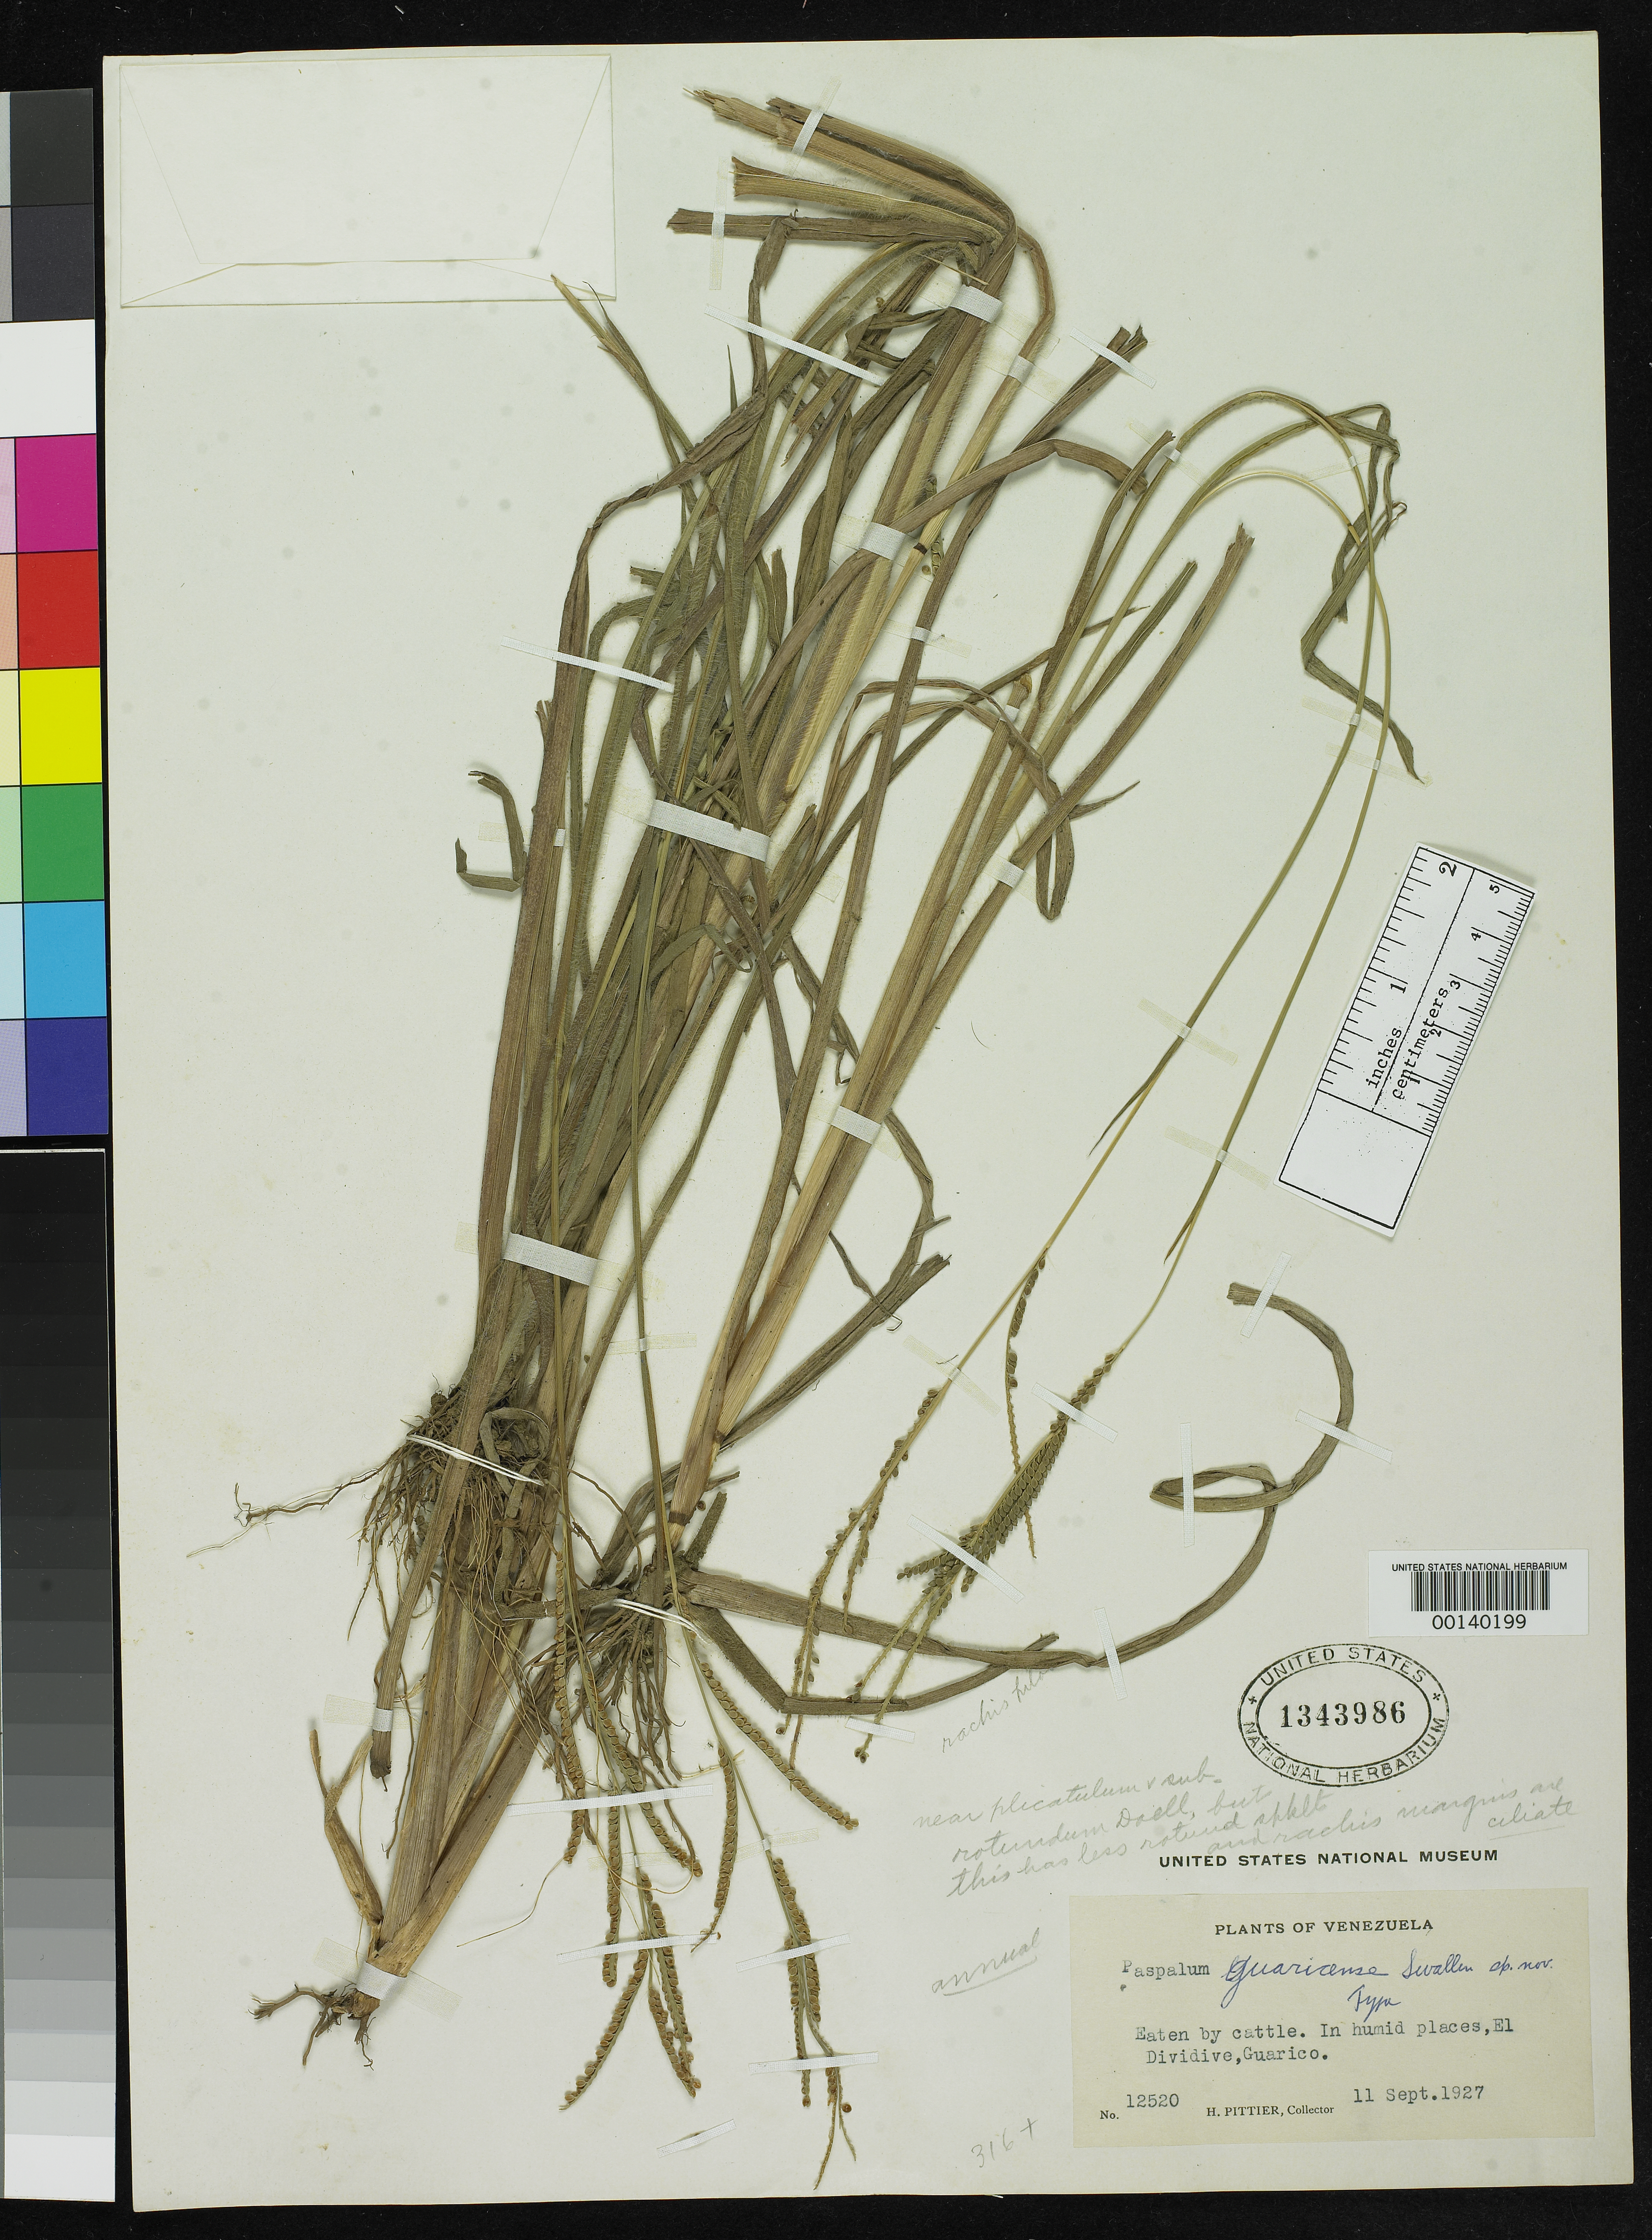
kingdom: Plantae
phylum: Tracheophyta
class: Liliopsida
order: Poales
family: Poaceae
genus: Paspalum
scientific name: Paspalum guaricense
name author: Swallen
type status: Holotype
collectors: H. F. Pittier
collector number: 12520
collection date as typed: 11 Sep 1927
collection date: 1927-09-11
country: Venezuela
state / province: Guárico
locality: El Dwidive.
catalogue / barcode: US 1343986